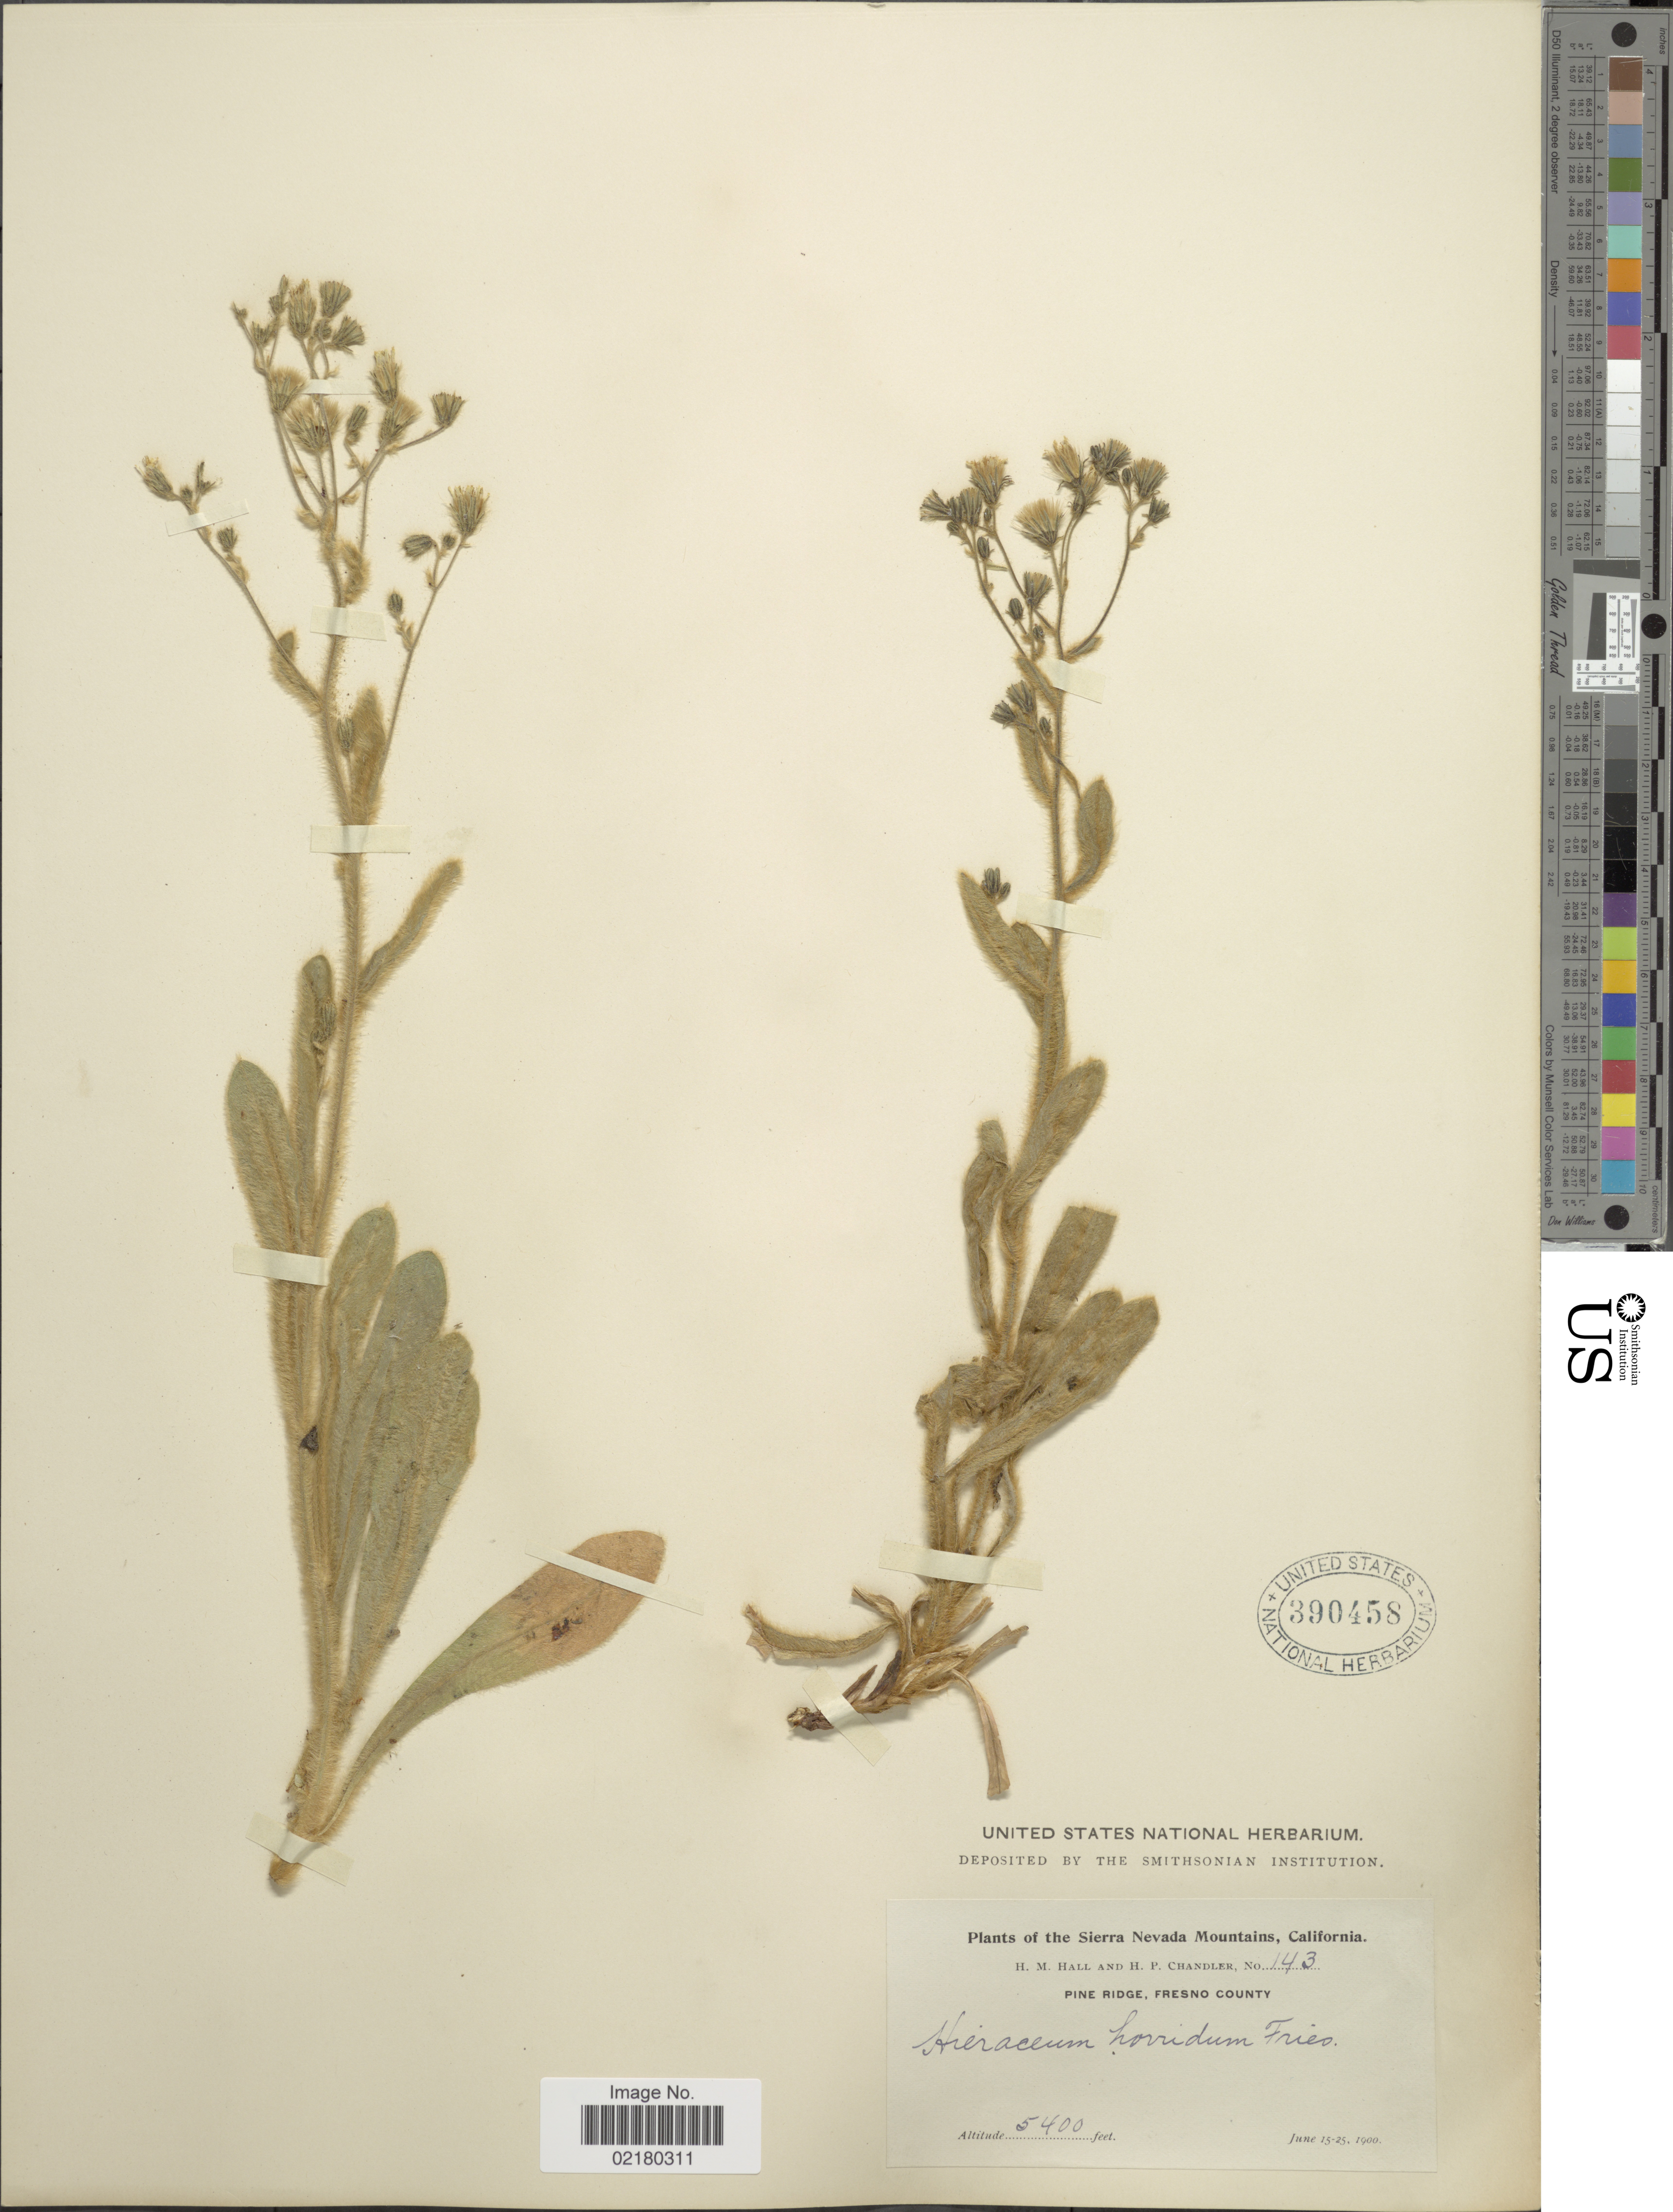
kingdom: Plantae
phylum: Tracheophyta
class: Magnoliopsida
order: Asterales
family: Asteraceae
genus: Hieracium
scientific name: Hieracium horridum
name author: Fr.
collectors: H. M. Hall & H. Chandler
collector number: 143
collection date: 1900-06-15/1900-06-25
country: United States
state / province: California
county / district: Fresno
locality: Sierra Nevada Mountains, Pine Ridge, Fresno County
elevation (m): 1646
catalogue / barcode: US 390458